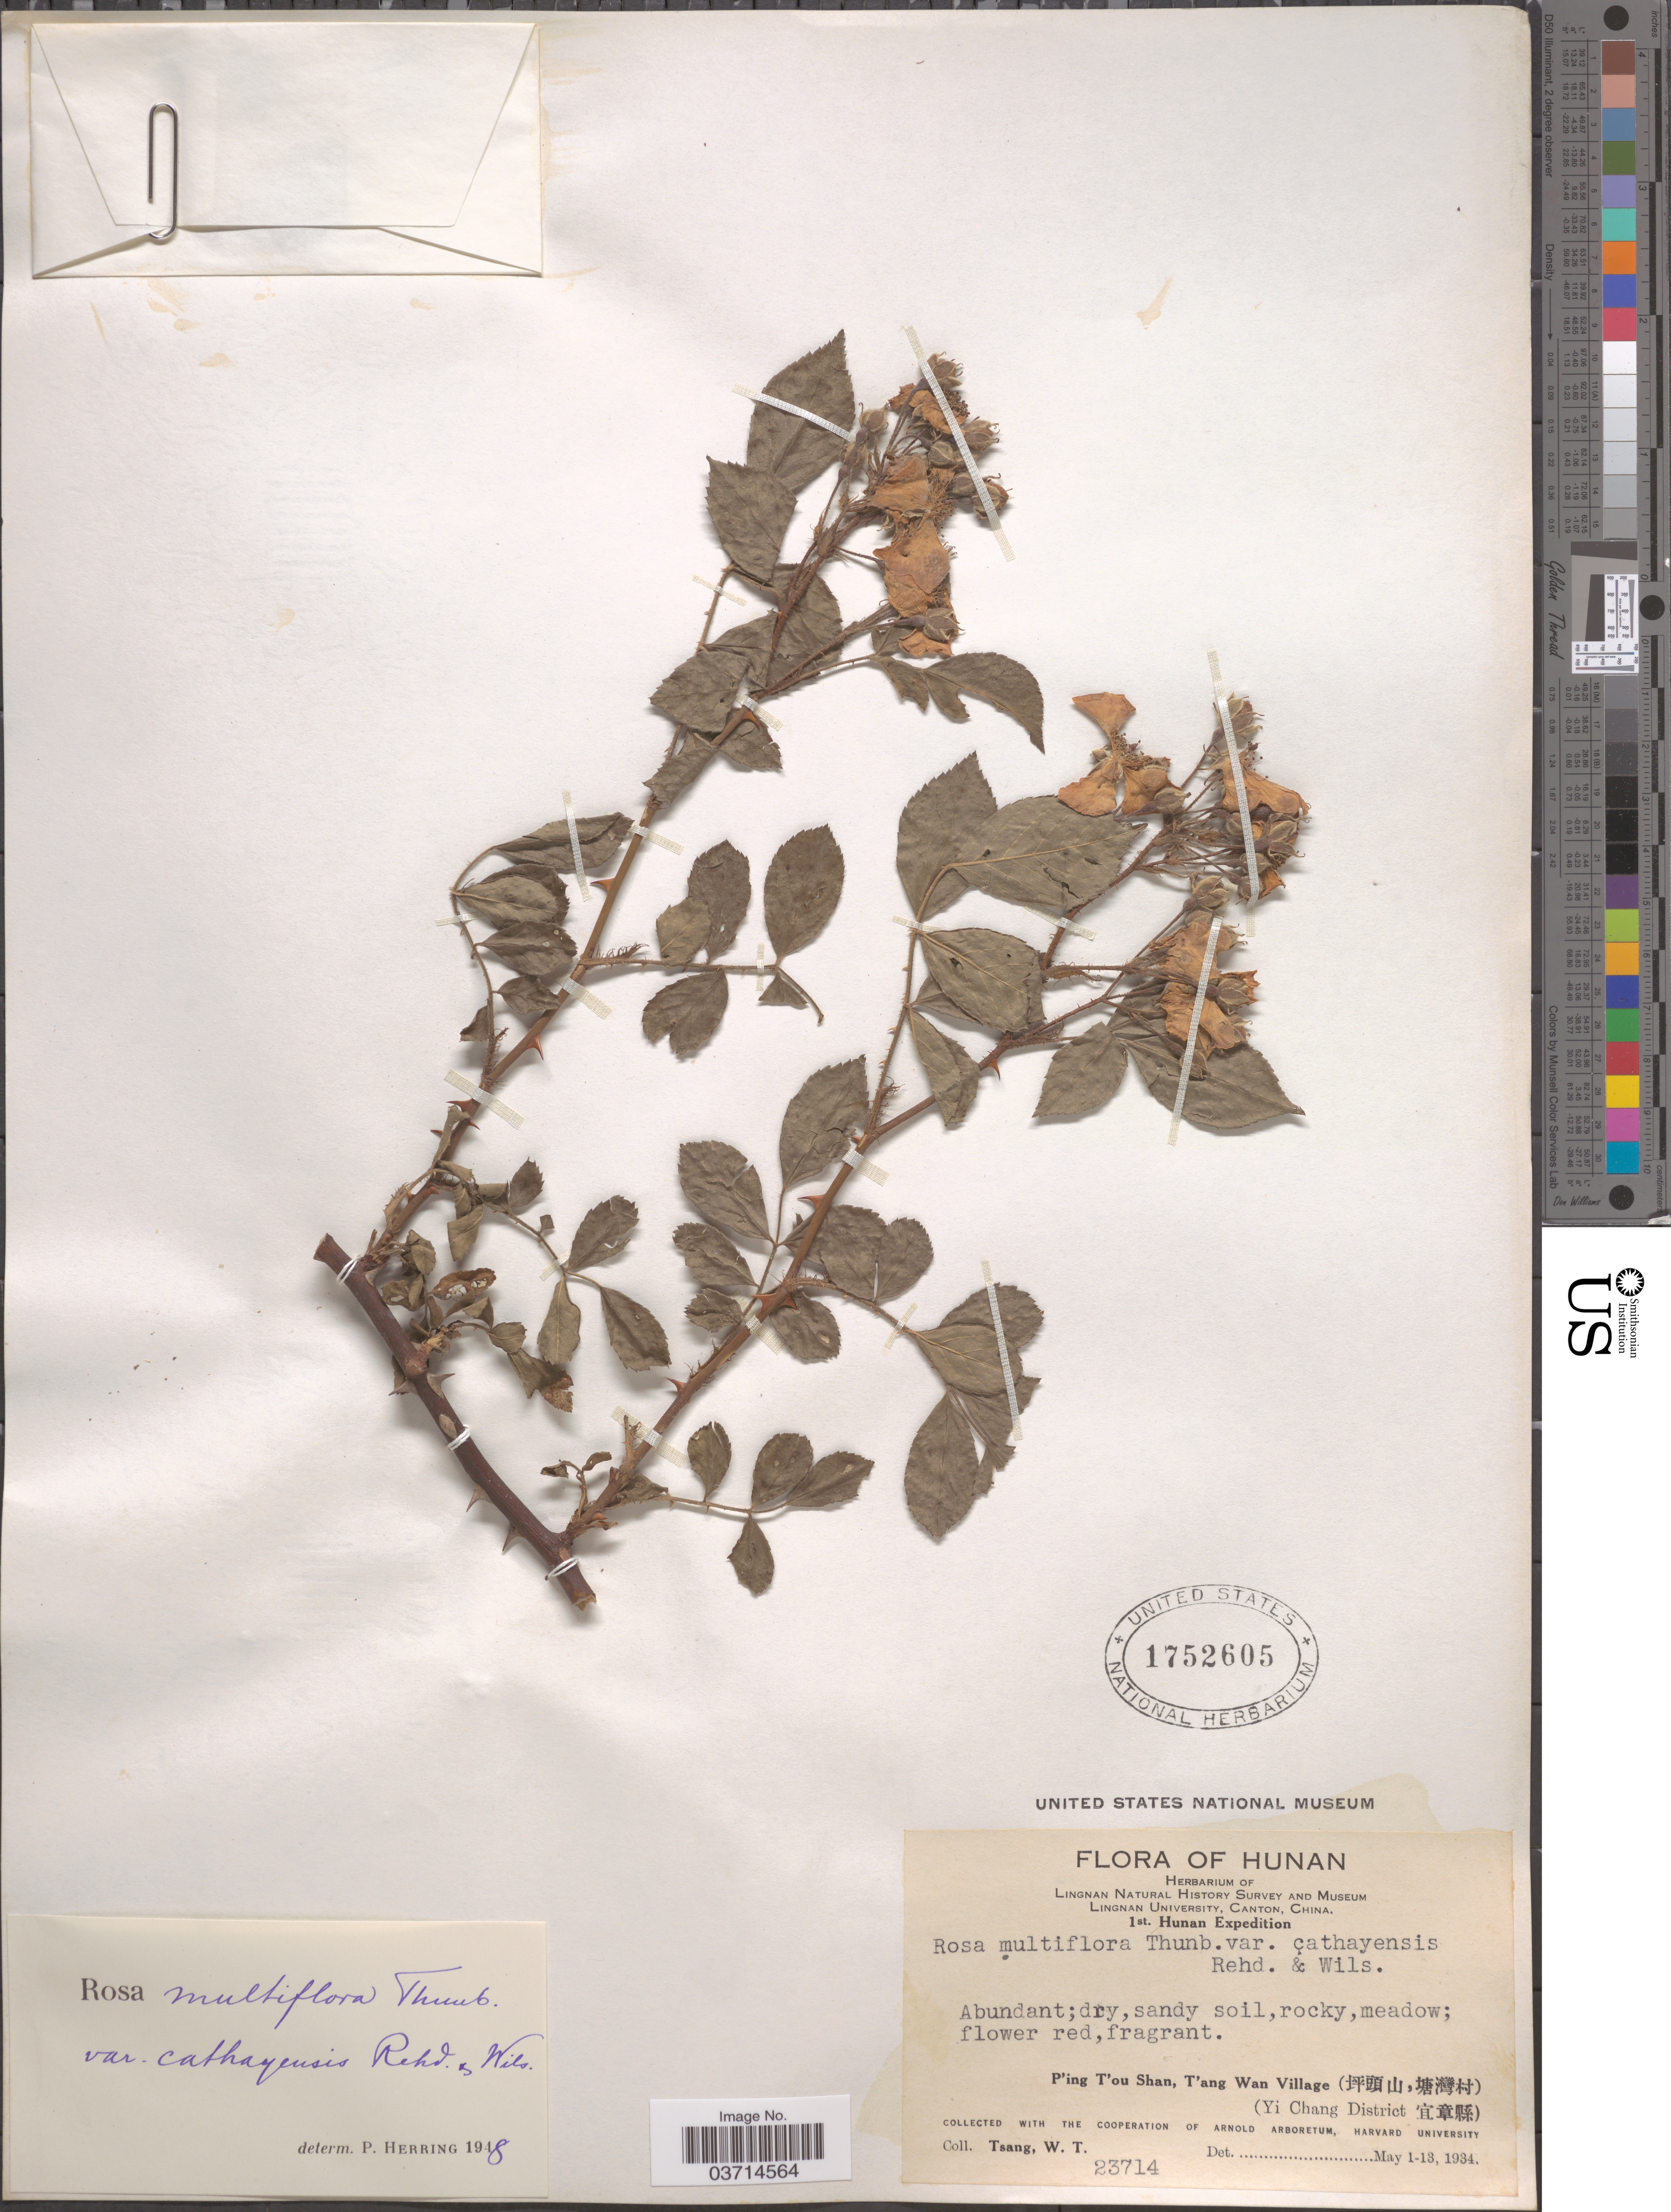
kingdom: Plantae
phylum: Tracheophyta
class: Magnoliopsida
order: Rosales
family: Rosaceae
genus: Rosa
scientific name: Rosa multiflora var. cathayensis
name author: Rehder & E.H. Wilson in Sarg.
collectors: W. T. Tsang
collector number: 23714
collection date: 1934-05-01/1934-05-13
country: China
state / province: Hunan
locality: P'ing T'ou Shan, T'ang Wan Village (X) (Yi Chang District X).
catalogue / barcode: US 1752605